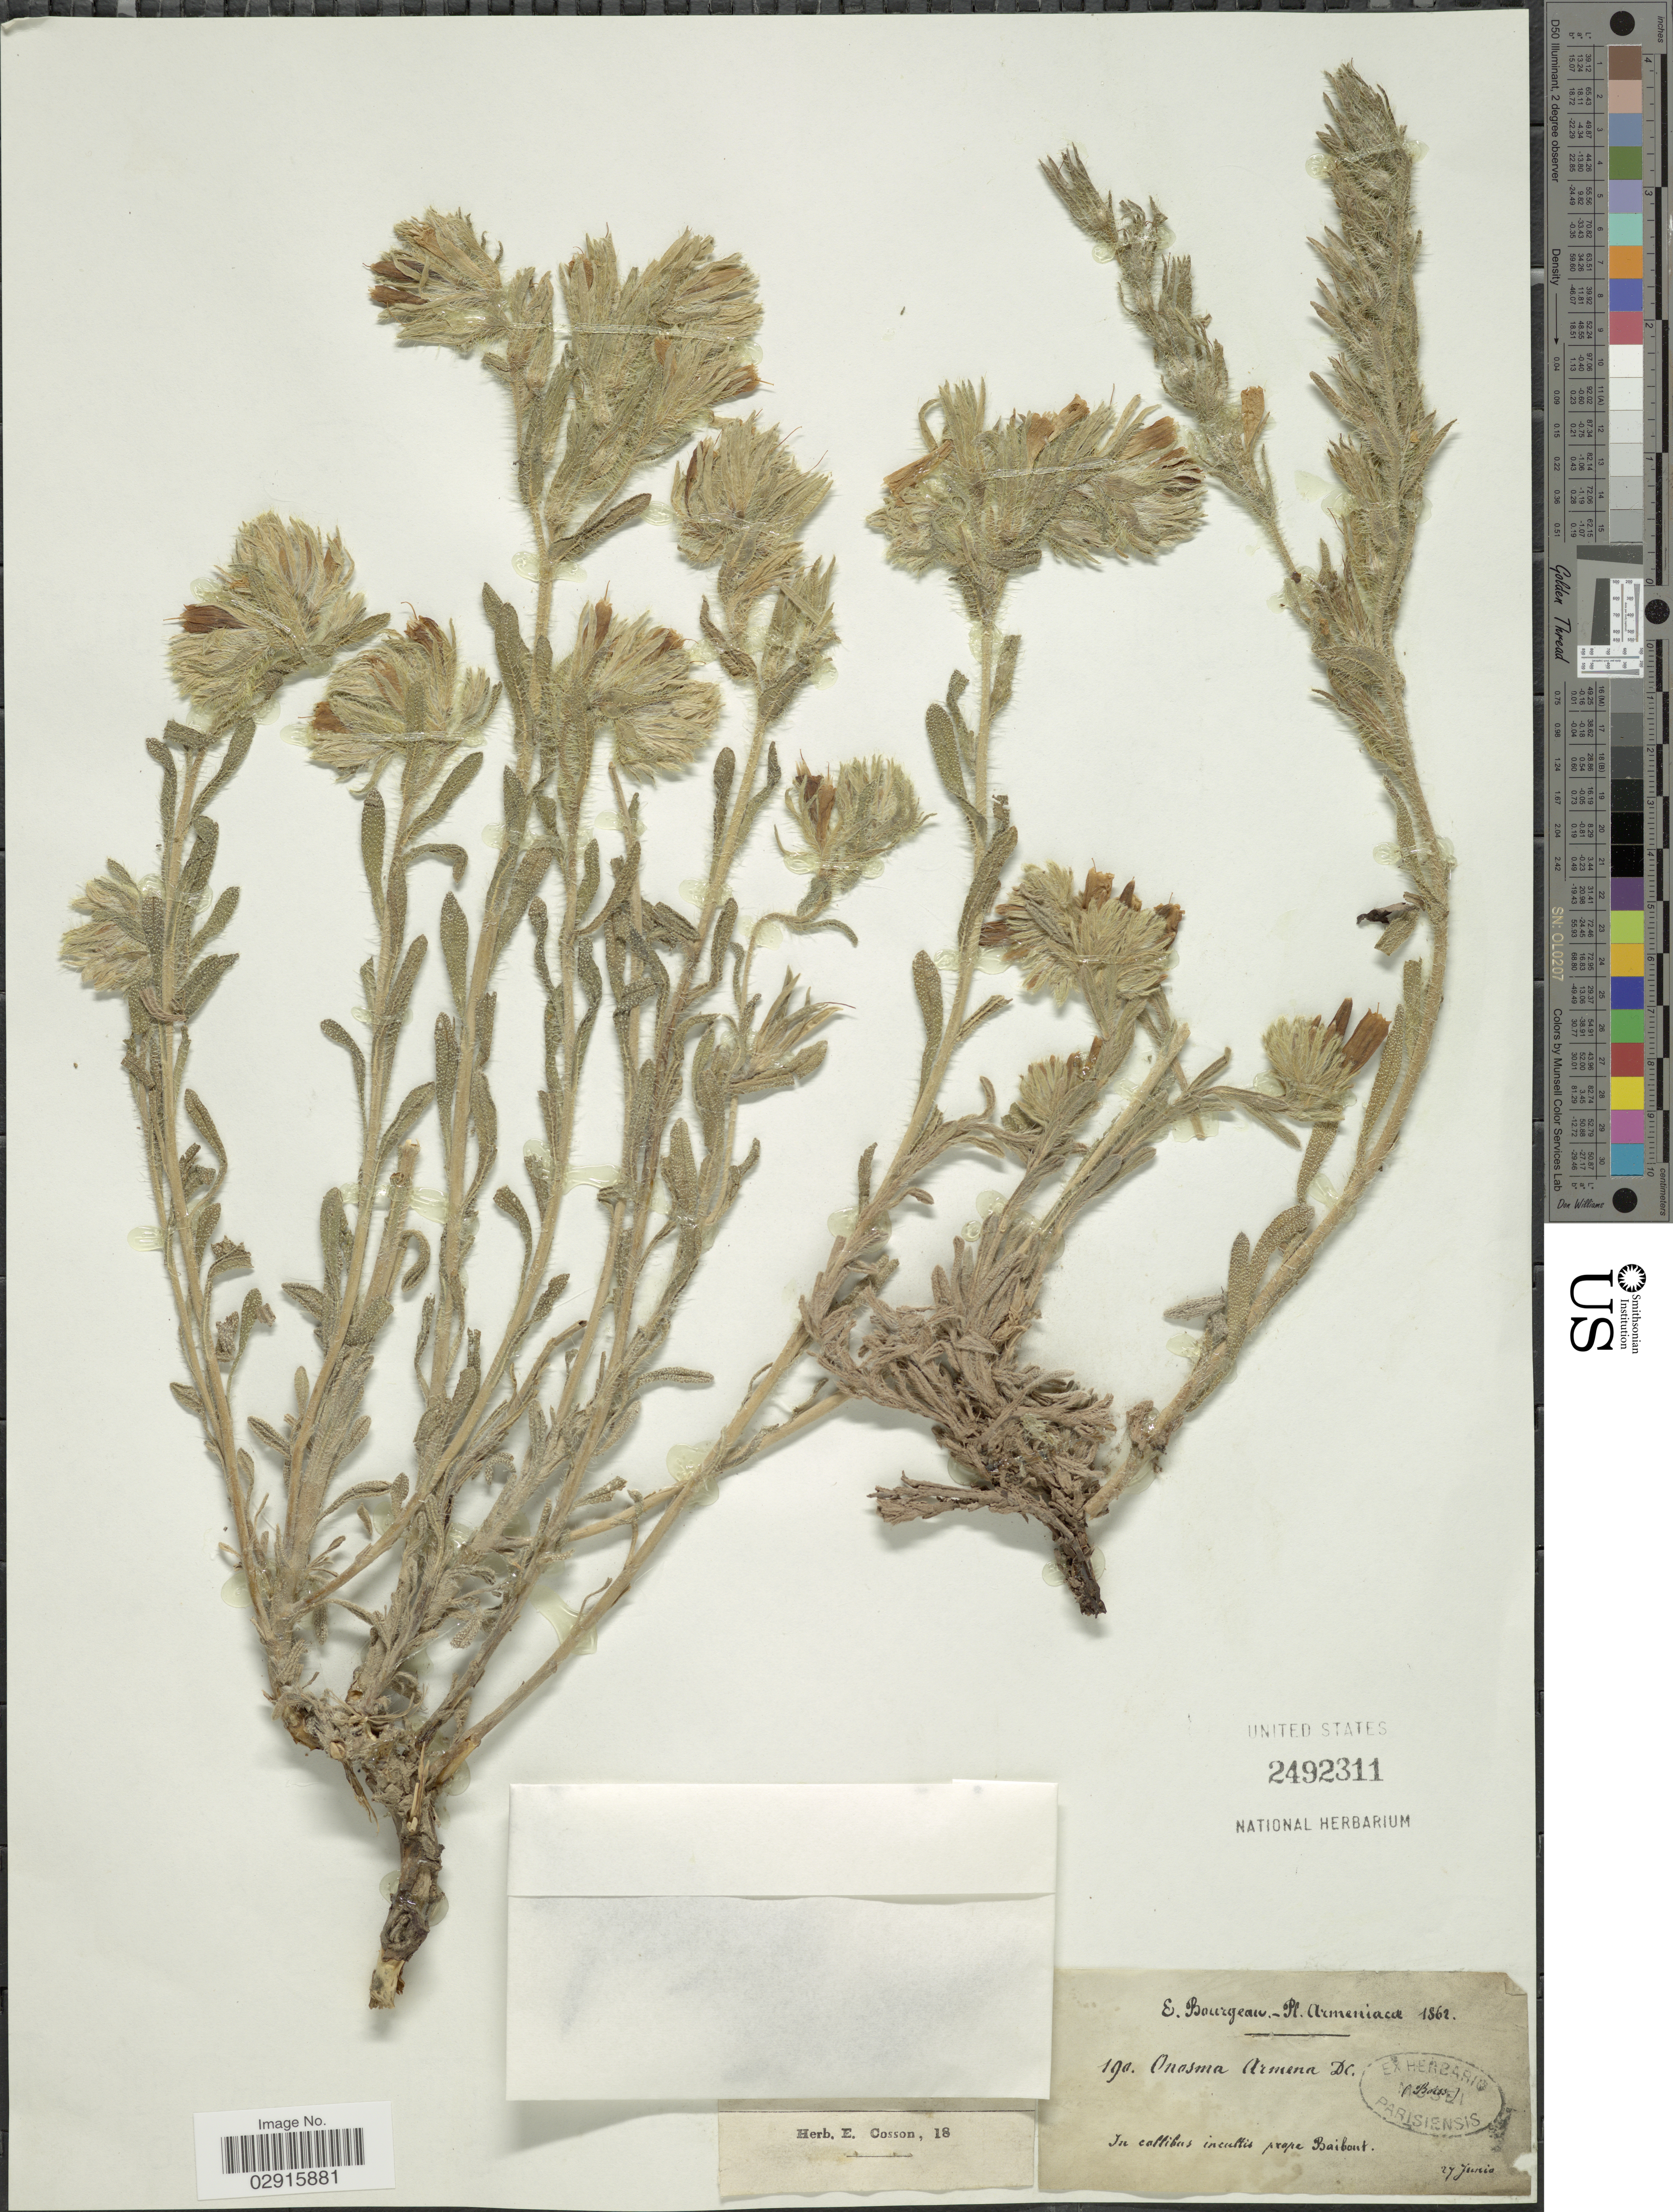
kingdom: Plantae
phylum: Tracheophyta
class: Magnoliopsida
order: Boraginales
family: Boraginaceae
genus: Onosma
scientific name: Onosma armenum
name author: DC.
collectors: E. Bourgeau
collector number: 190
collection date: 1862-06-27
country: Armenia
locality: Armeniacae, In collibus incultis prope Baibout.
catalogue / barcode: US 2492311